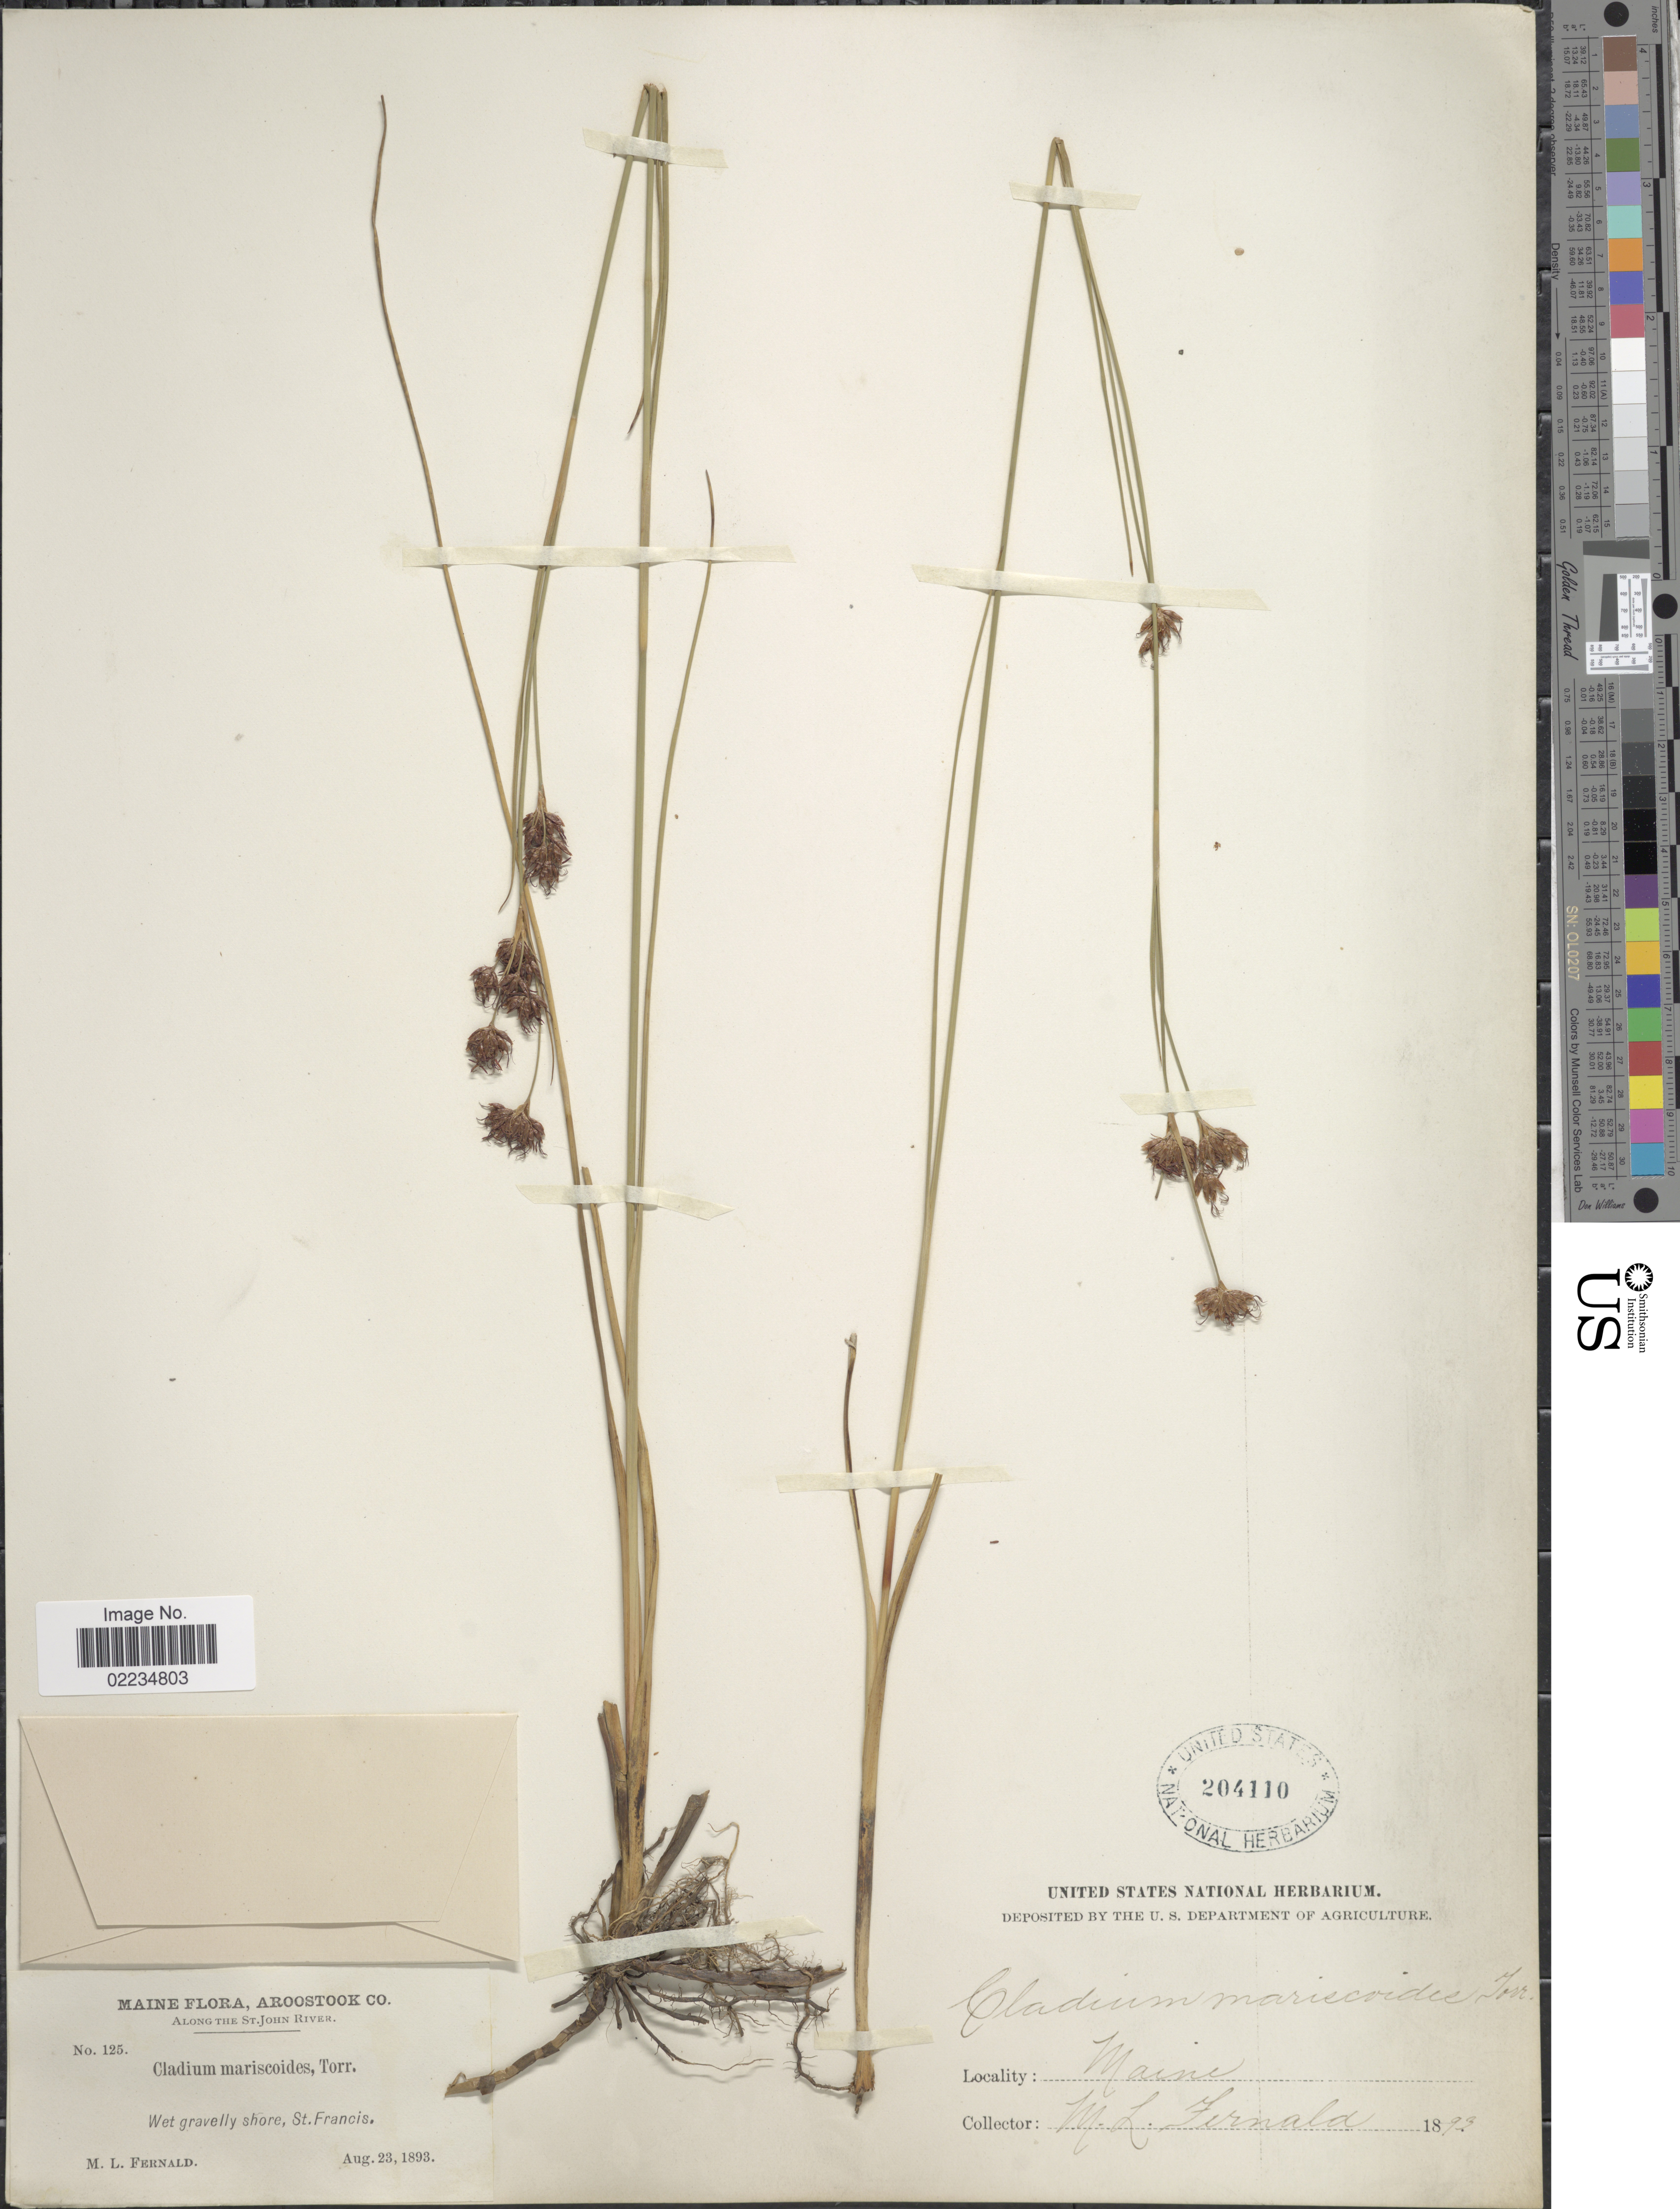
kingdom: Plantae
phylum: Tracheophyta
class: Liliopsida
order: Poales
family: Cyperaceae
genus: Cladium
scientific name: Cladium mariscoides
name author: (Muhl.) Torr.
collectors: M. L. Fernald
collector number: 125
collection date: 1893-08-23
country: United States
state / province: Maine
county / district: Aroostook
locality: St. Francis, Along the St. John River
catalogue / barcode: US 204110